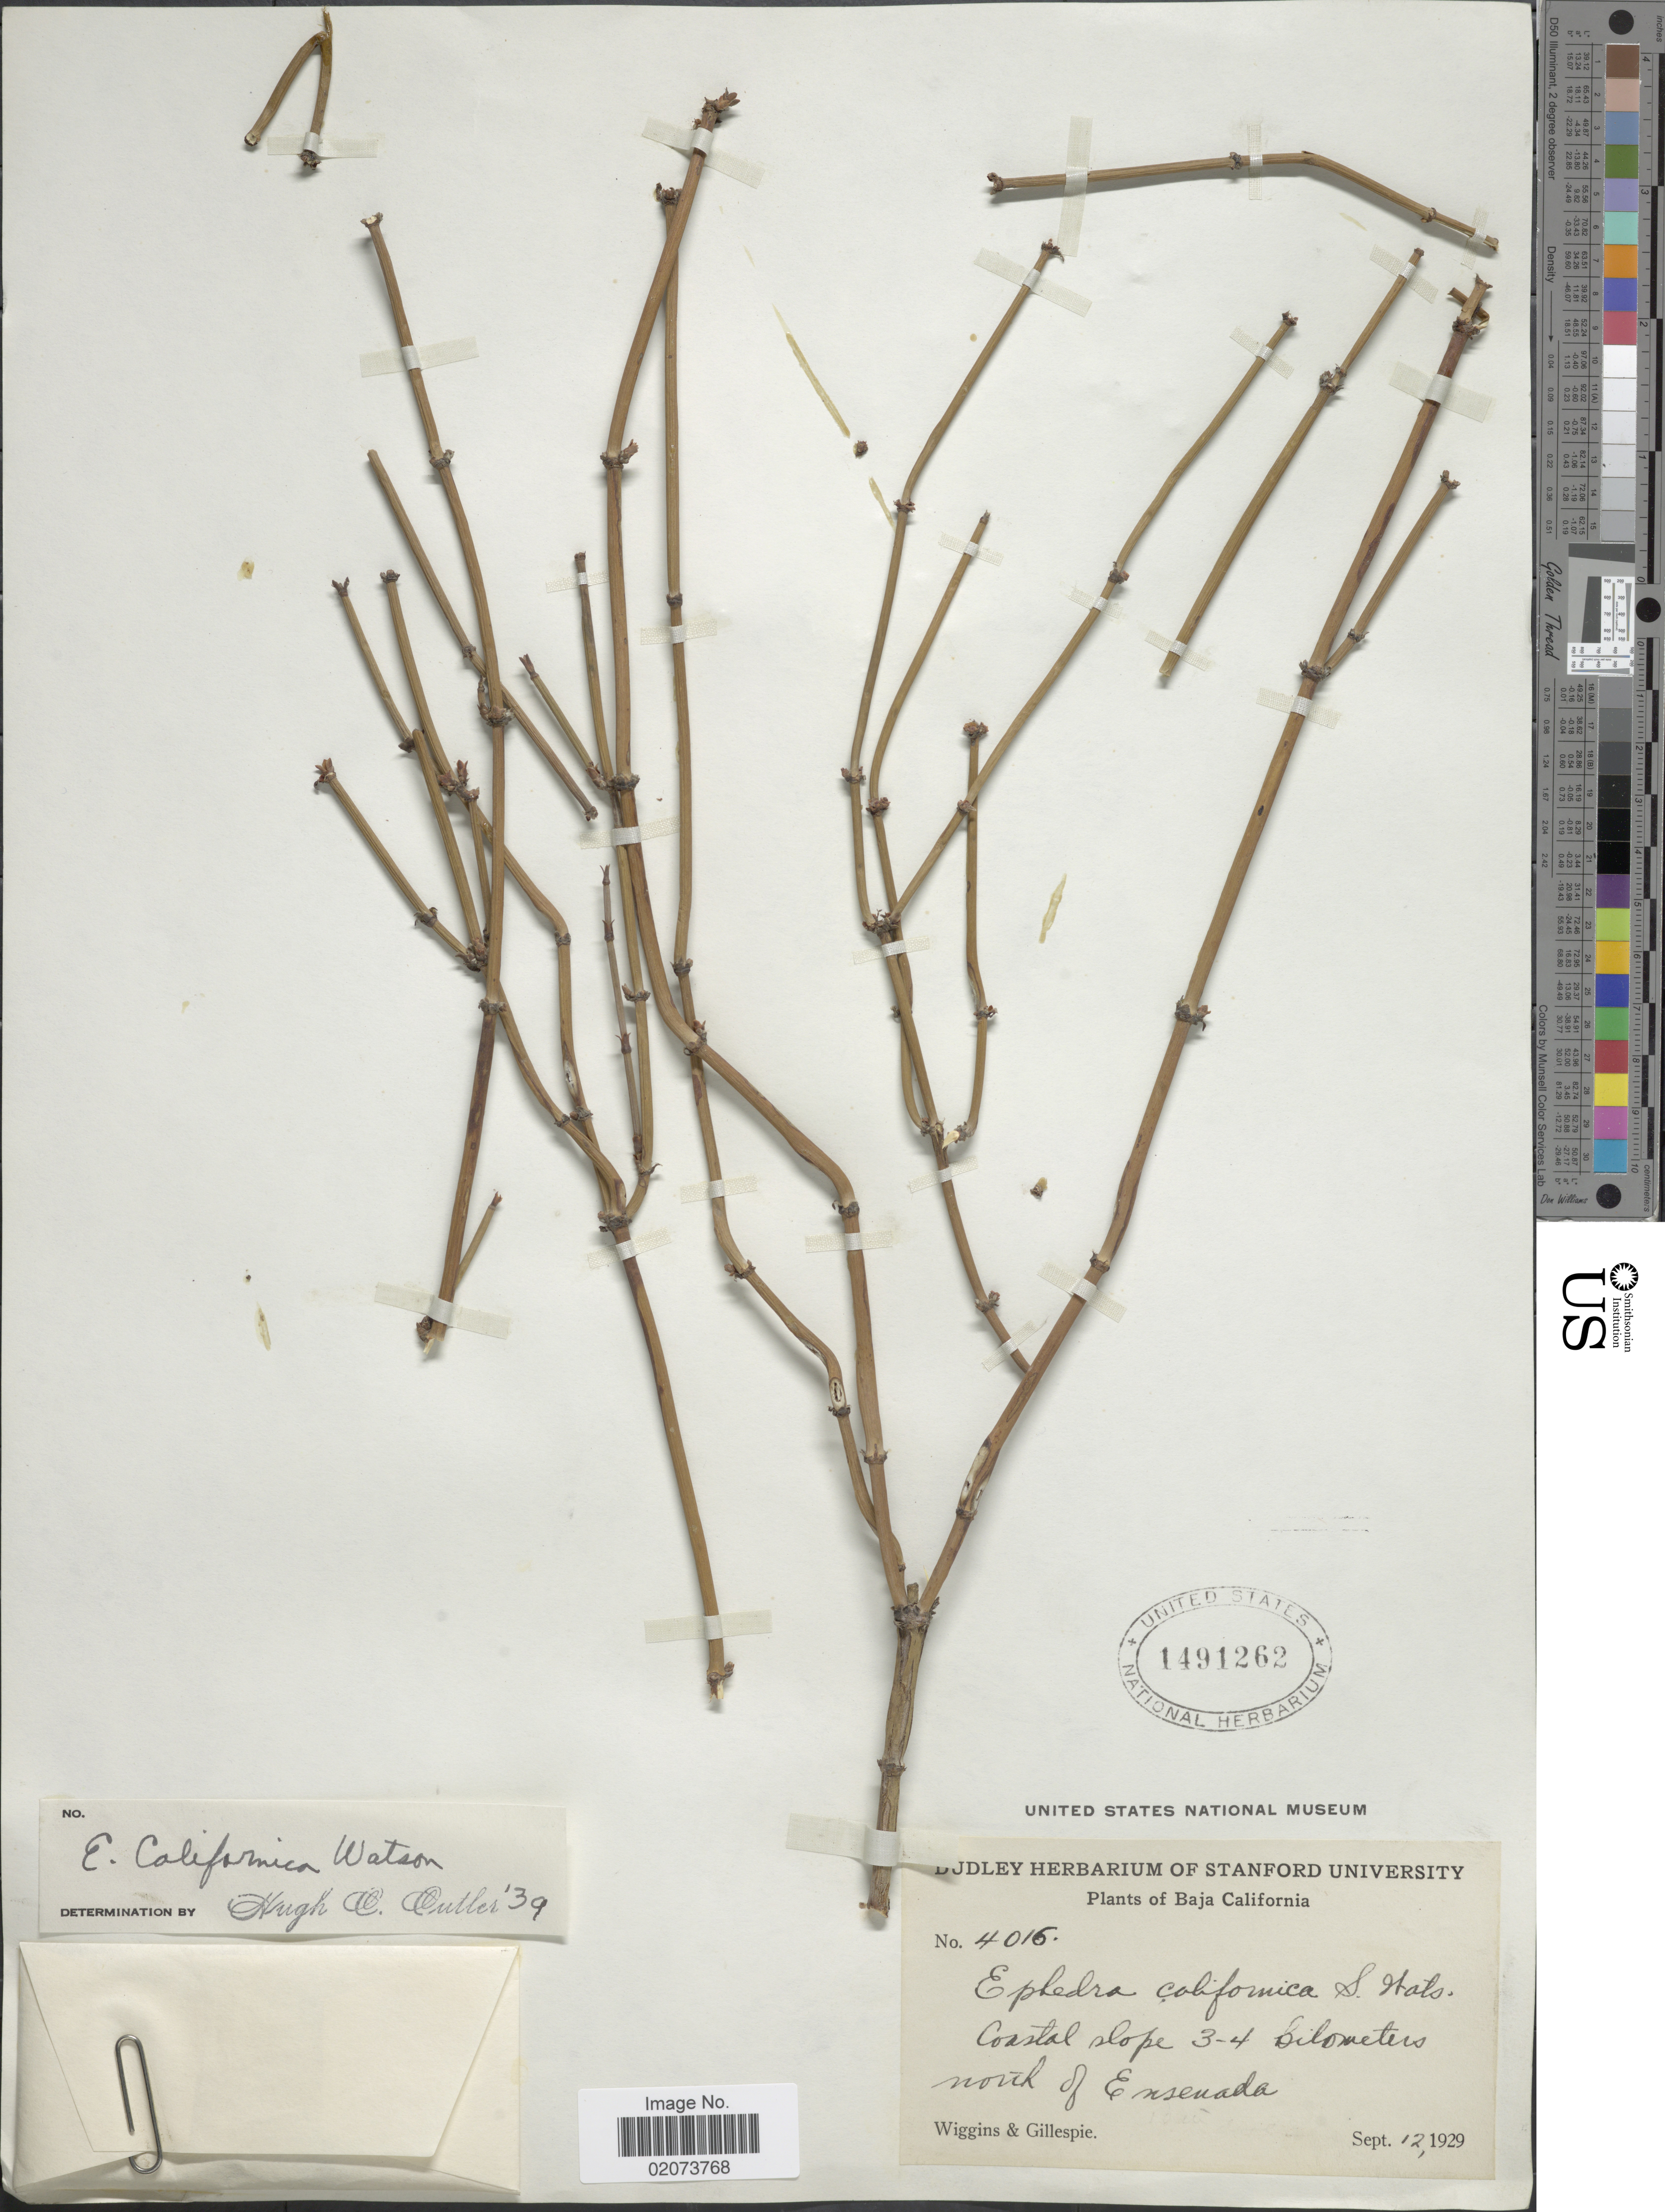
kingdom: Plantae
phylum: Tracheophyta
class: Gnetopsida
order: Ephedrales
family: Ephedraceae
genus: Ephedra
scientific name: Ephedra californica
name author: S. Watson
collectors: -- Wiggins & -- Gillespie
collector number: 4016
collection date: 1929-09-12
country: Mexico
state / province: Baja California Norte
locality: Baja California, Coastal slope 3-4 kilometers north of Ensenada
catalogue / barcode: US 1491262